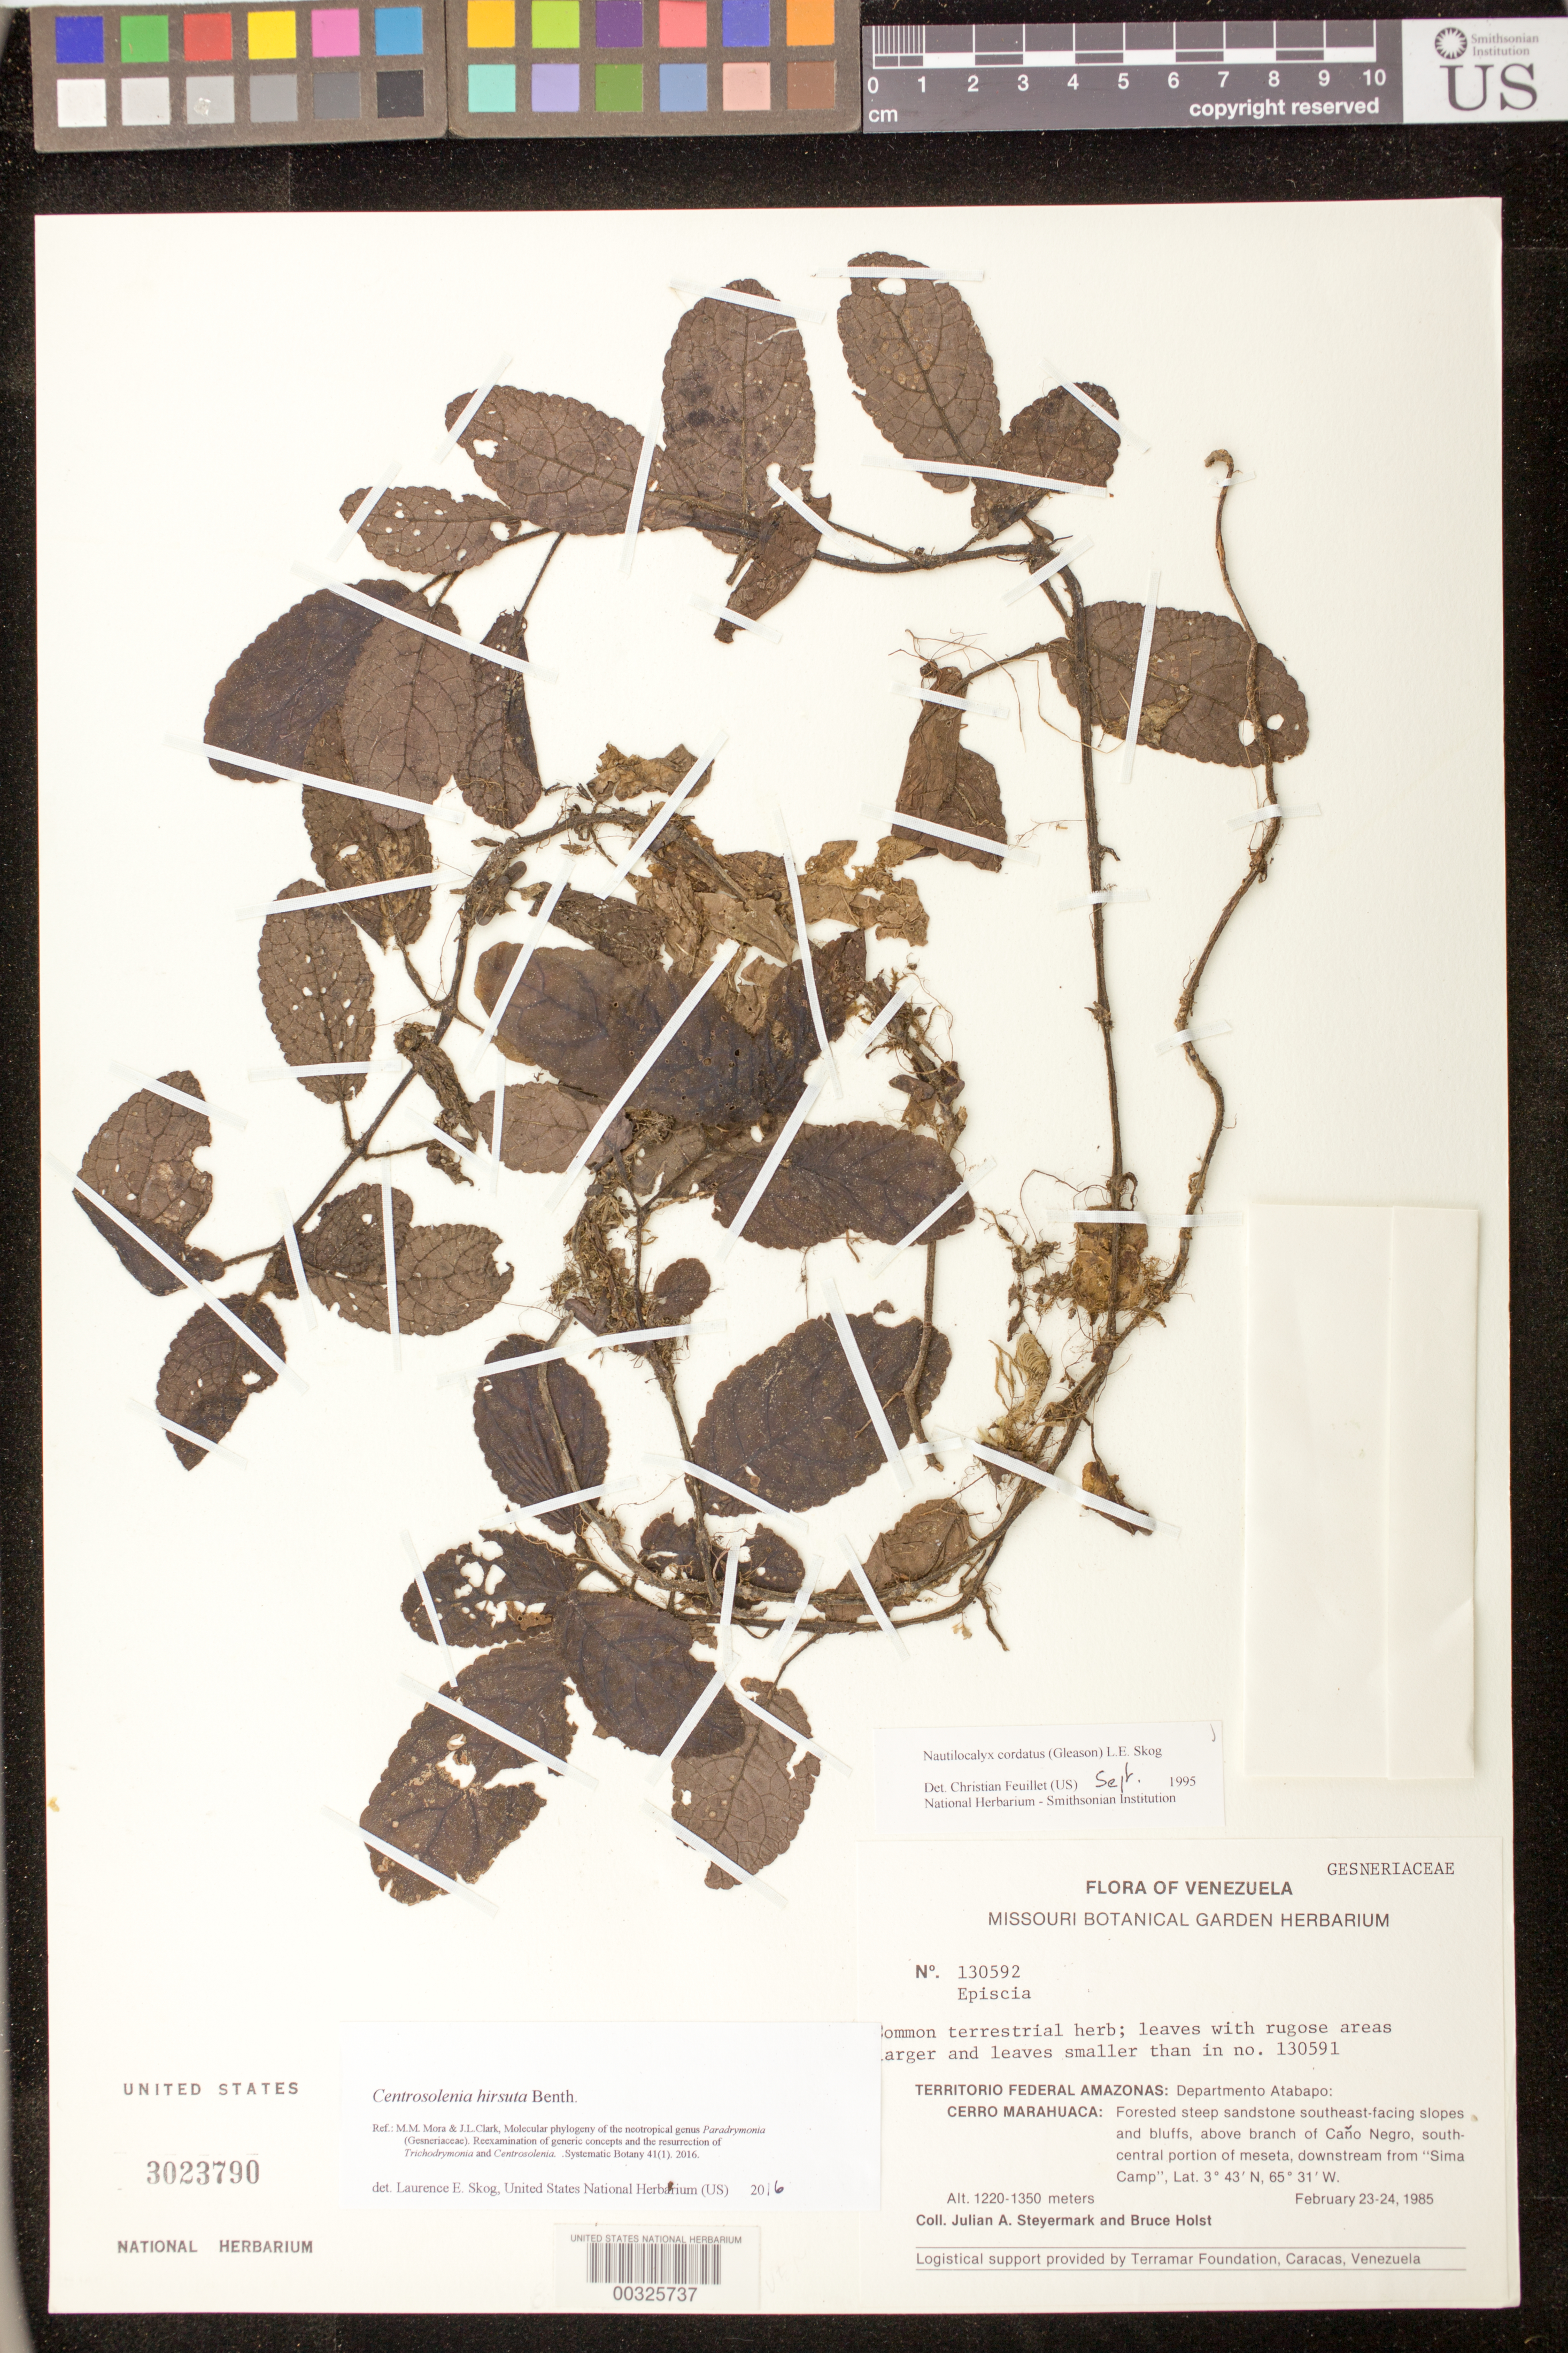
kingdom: Plantae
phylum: Tracheophyta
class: Magnoliopsida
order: Lamiales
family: Gesneriaceae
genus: Centrosolenia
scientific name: Centrosolenia hirsuta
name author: Benth.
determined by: Skog, Laurence E.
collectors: J. Steyermark & B. Holst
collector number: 130592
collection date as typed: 23-24 Feb 1985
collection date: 1985-02-23/1985-02-24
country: Venezuela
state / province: Amazonas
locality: Atabapo Dept., Cerro Marahuaca, above branch of Cano Negro, south-central portion of Meseta, downstream from "Sima camp"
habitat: Forested steep sandstone southeast-facing slopes and bluffs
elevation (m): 1220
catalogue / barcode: US 3023790